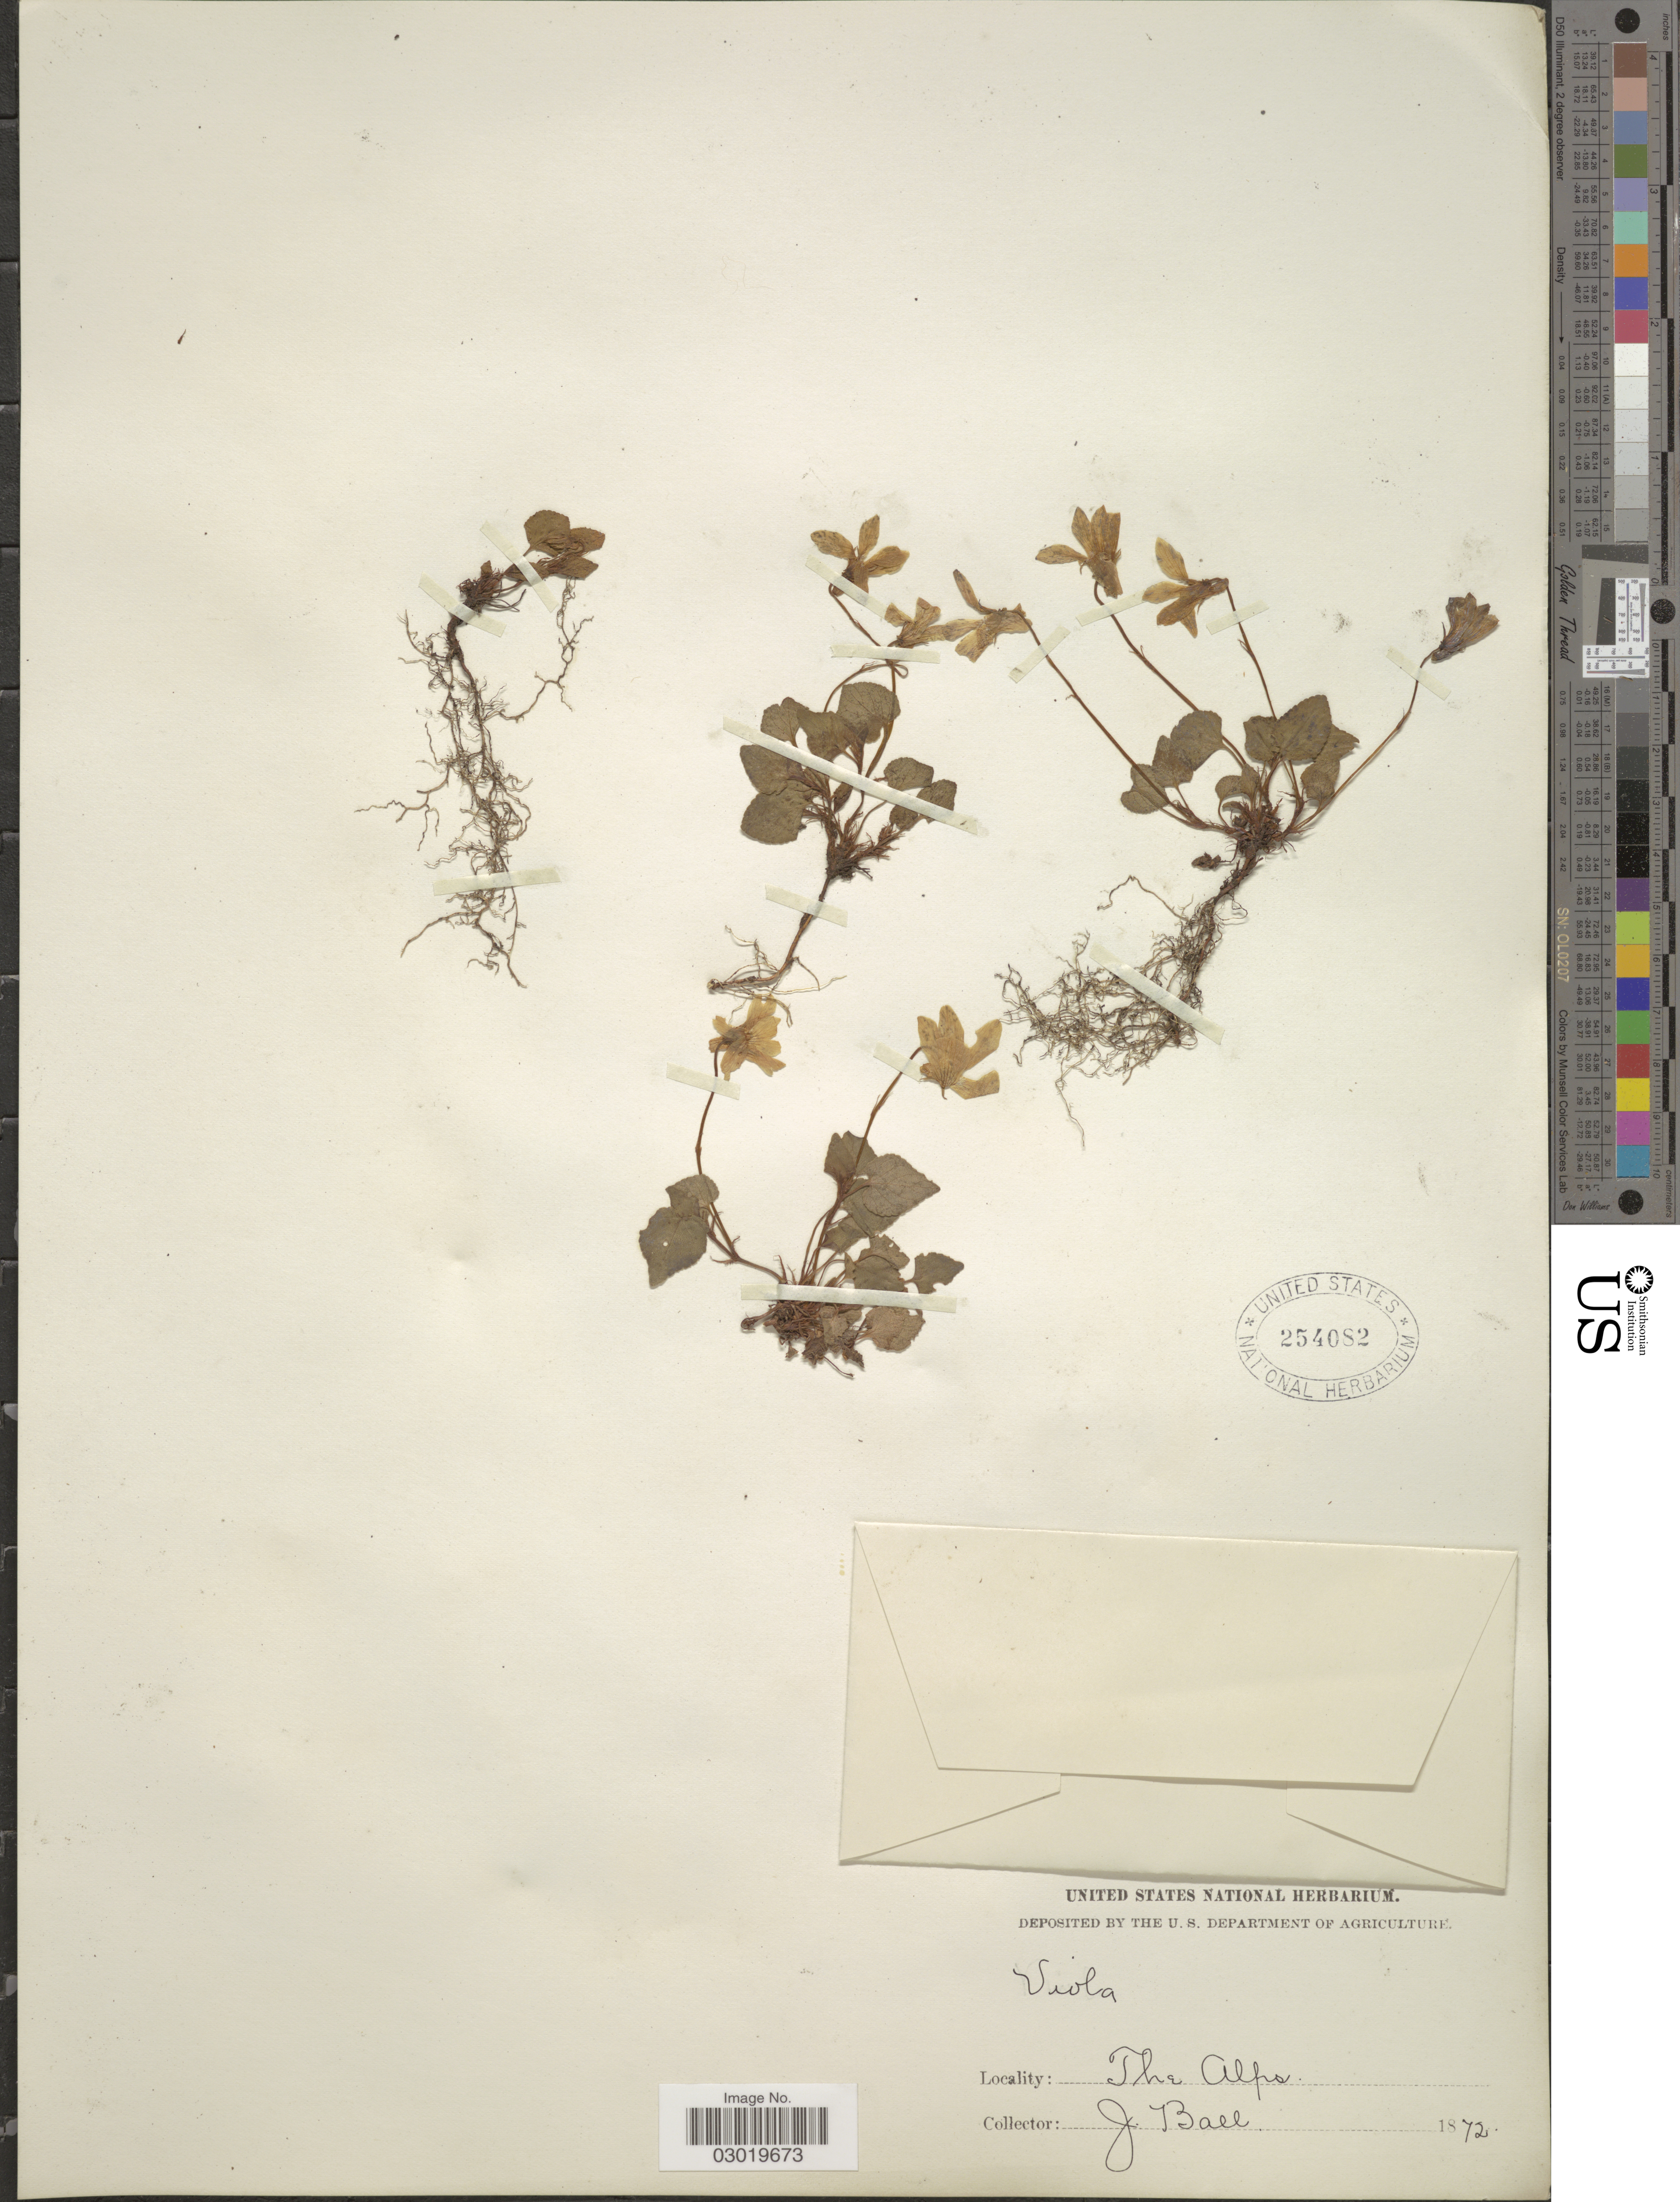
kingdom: Plantae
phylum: Tracheophyta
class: Magnoliopsida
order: Malpighiales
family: Violaceae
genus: Viola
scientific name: Viola sp.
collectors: J. Ball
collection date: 1872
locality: The Alps.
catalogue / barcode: US 254082